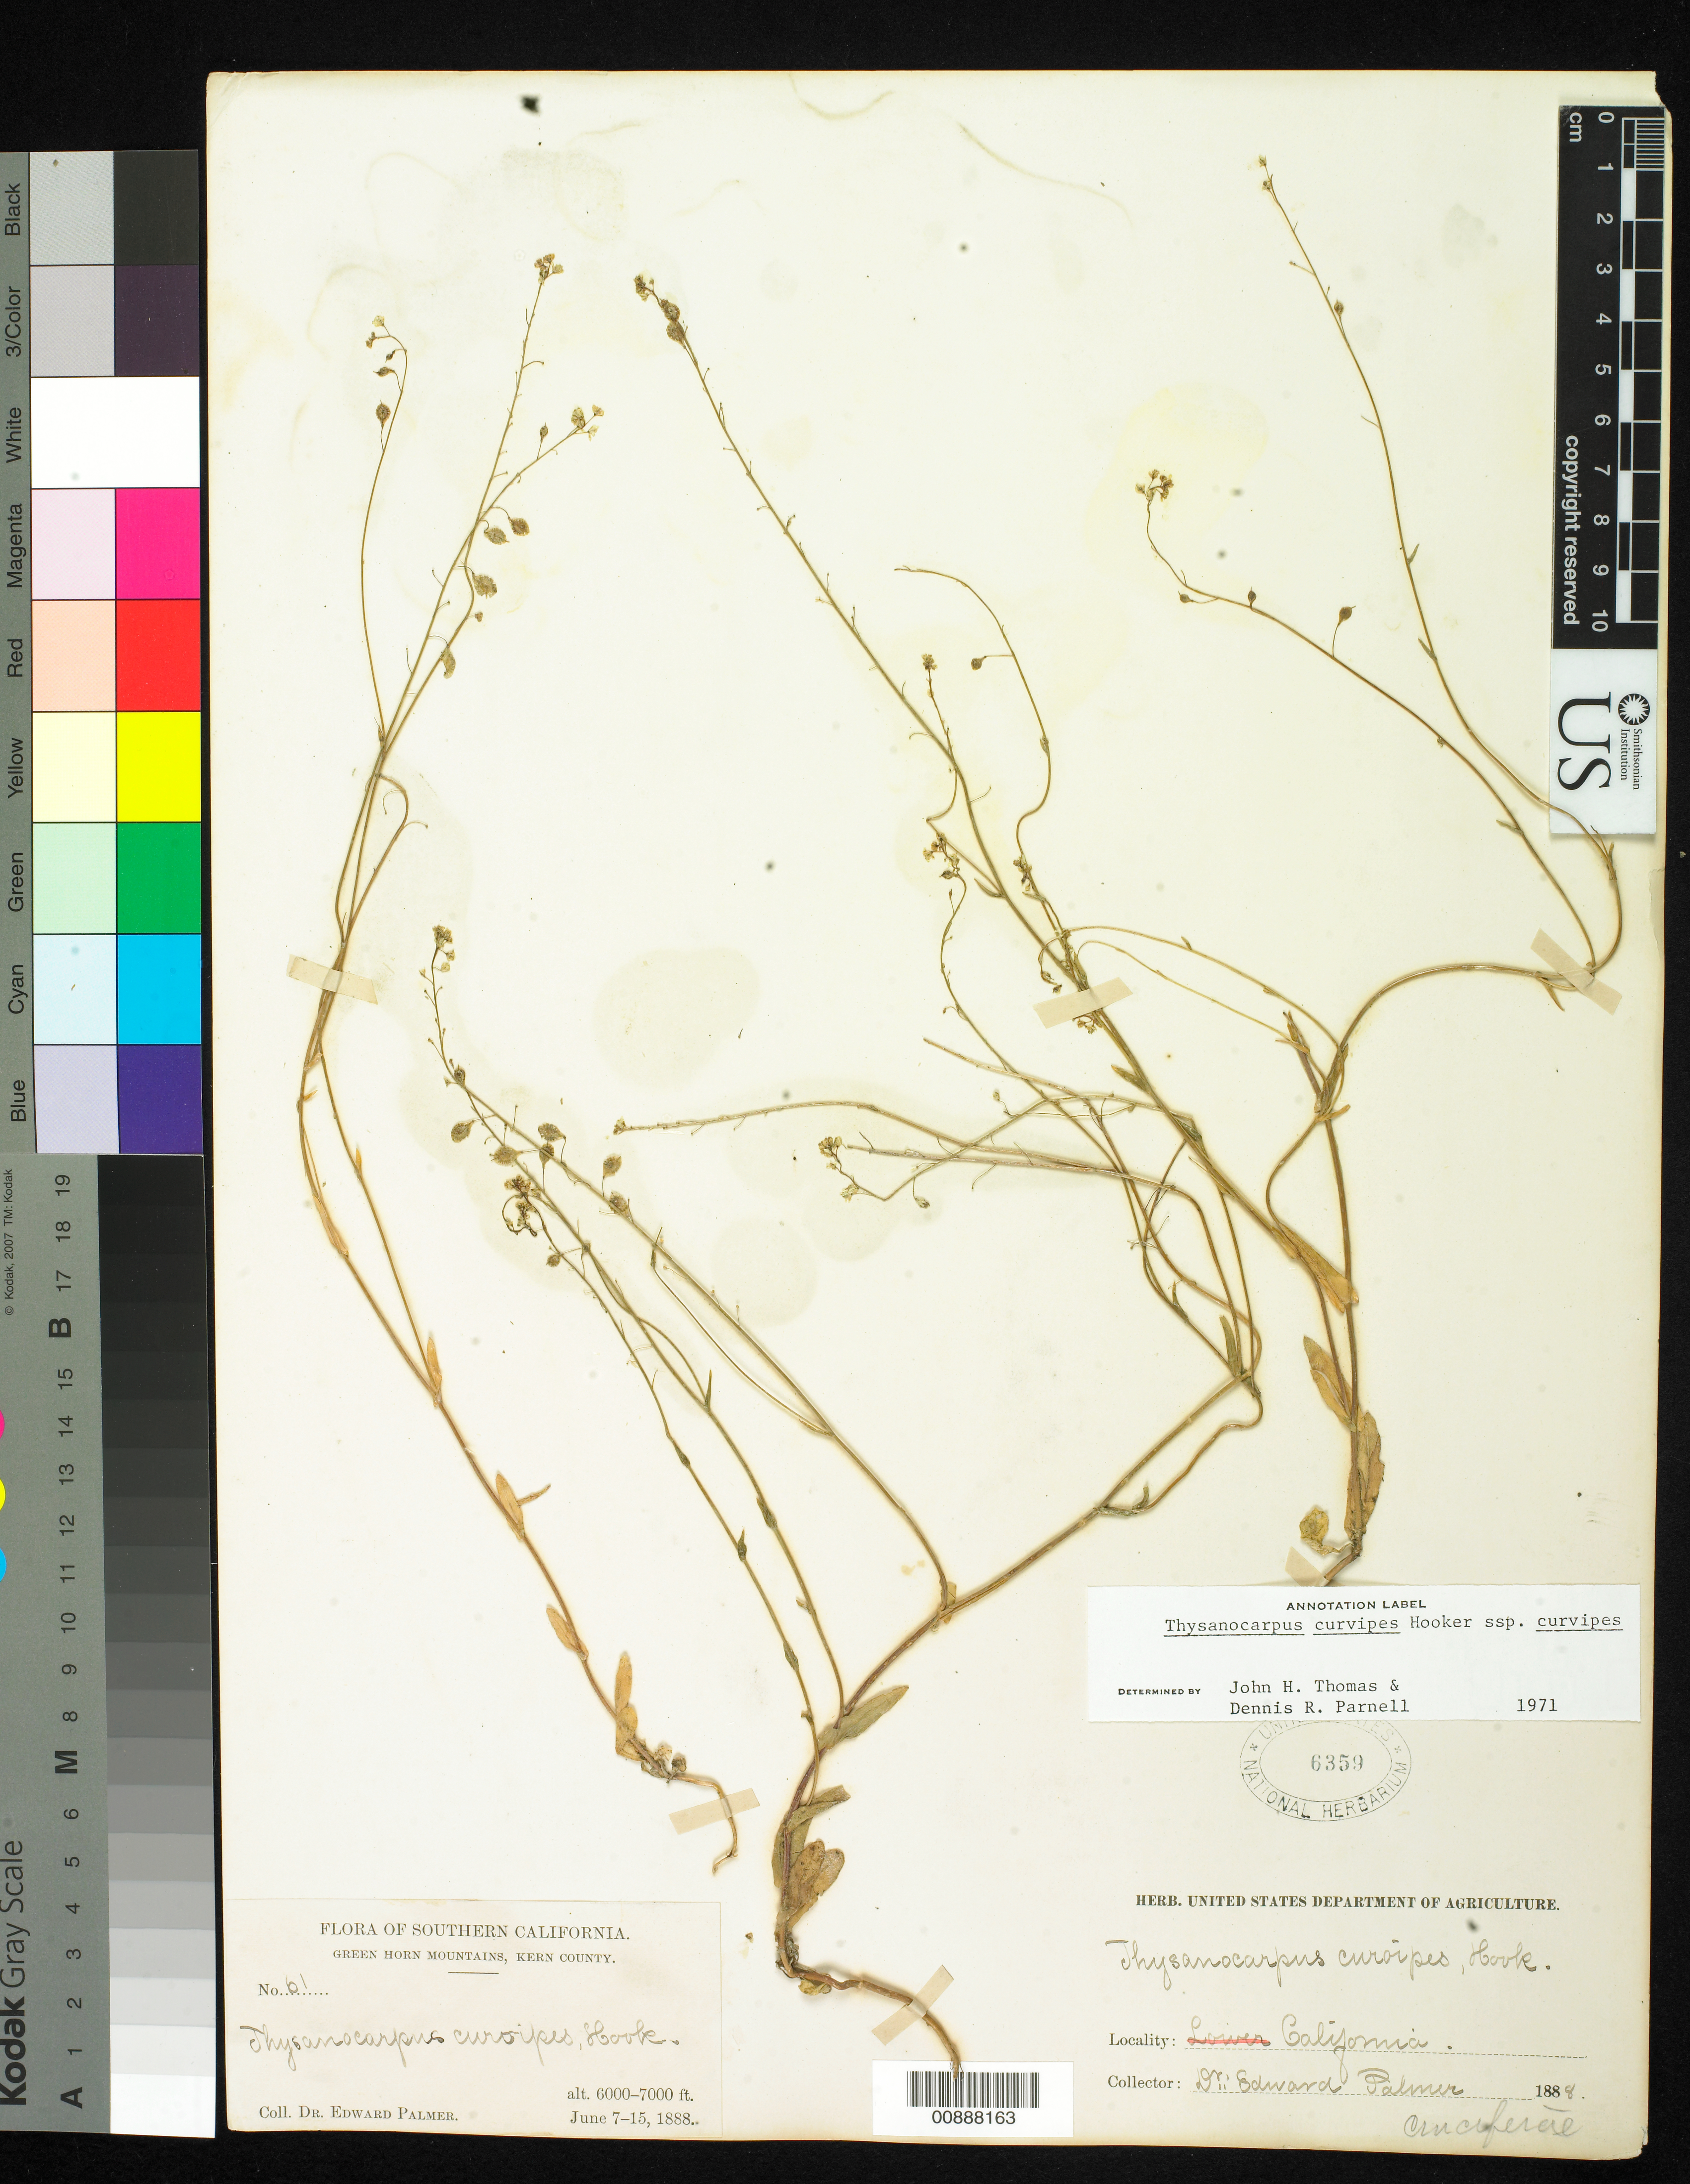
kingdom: Plantae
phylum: Tracheophyta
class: Magnoliopsida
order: Brassicales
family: Brassicaceae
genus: Thysanocarpus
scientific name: Thysanocarpus curvipes subsp. curvipes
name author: Hook.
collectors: E. Palmer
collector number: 61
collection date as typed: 07 Jun 1888 to 15 Jun 1888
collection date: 1888-06-07/1888-06-15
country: United States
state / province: California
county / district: Kern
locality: Green Horn Mountains, Kern County, California.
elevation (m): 1829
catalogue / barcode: US 6359